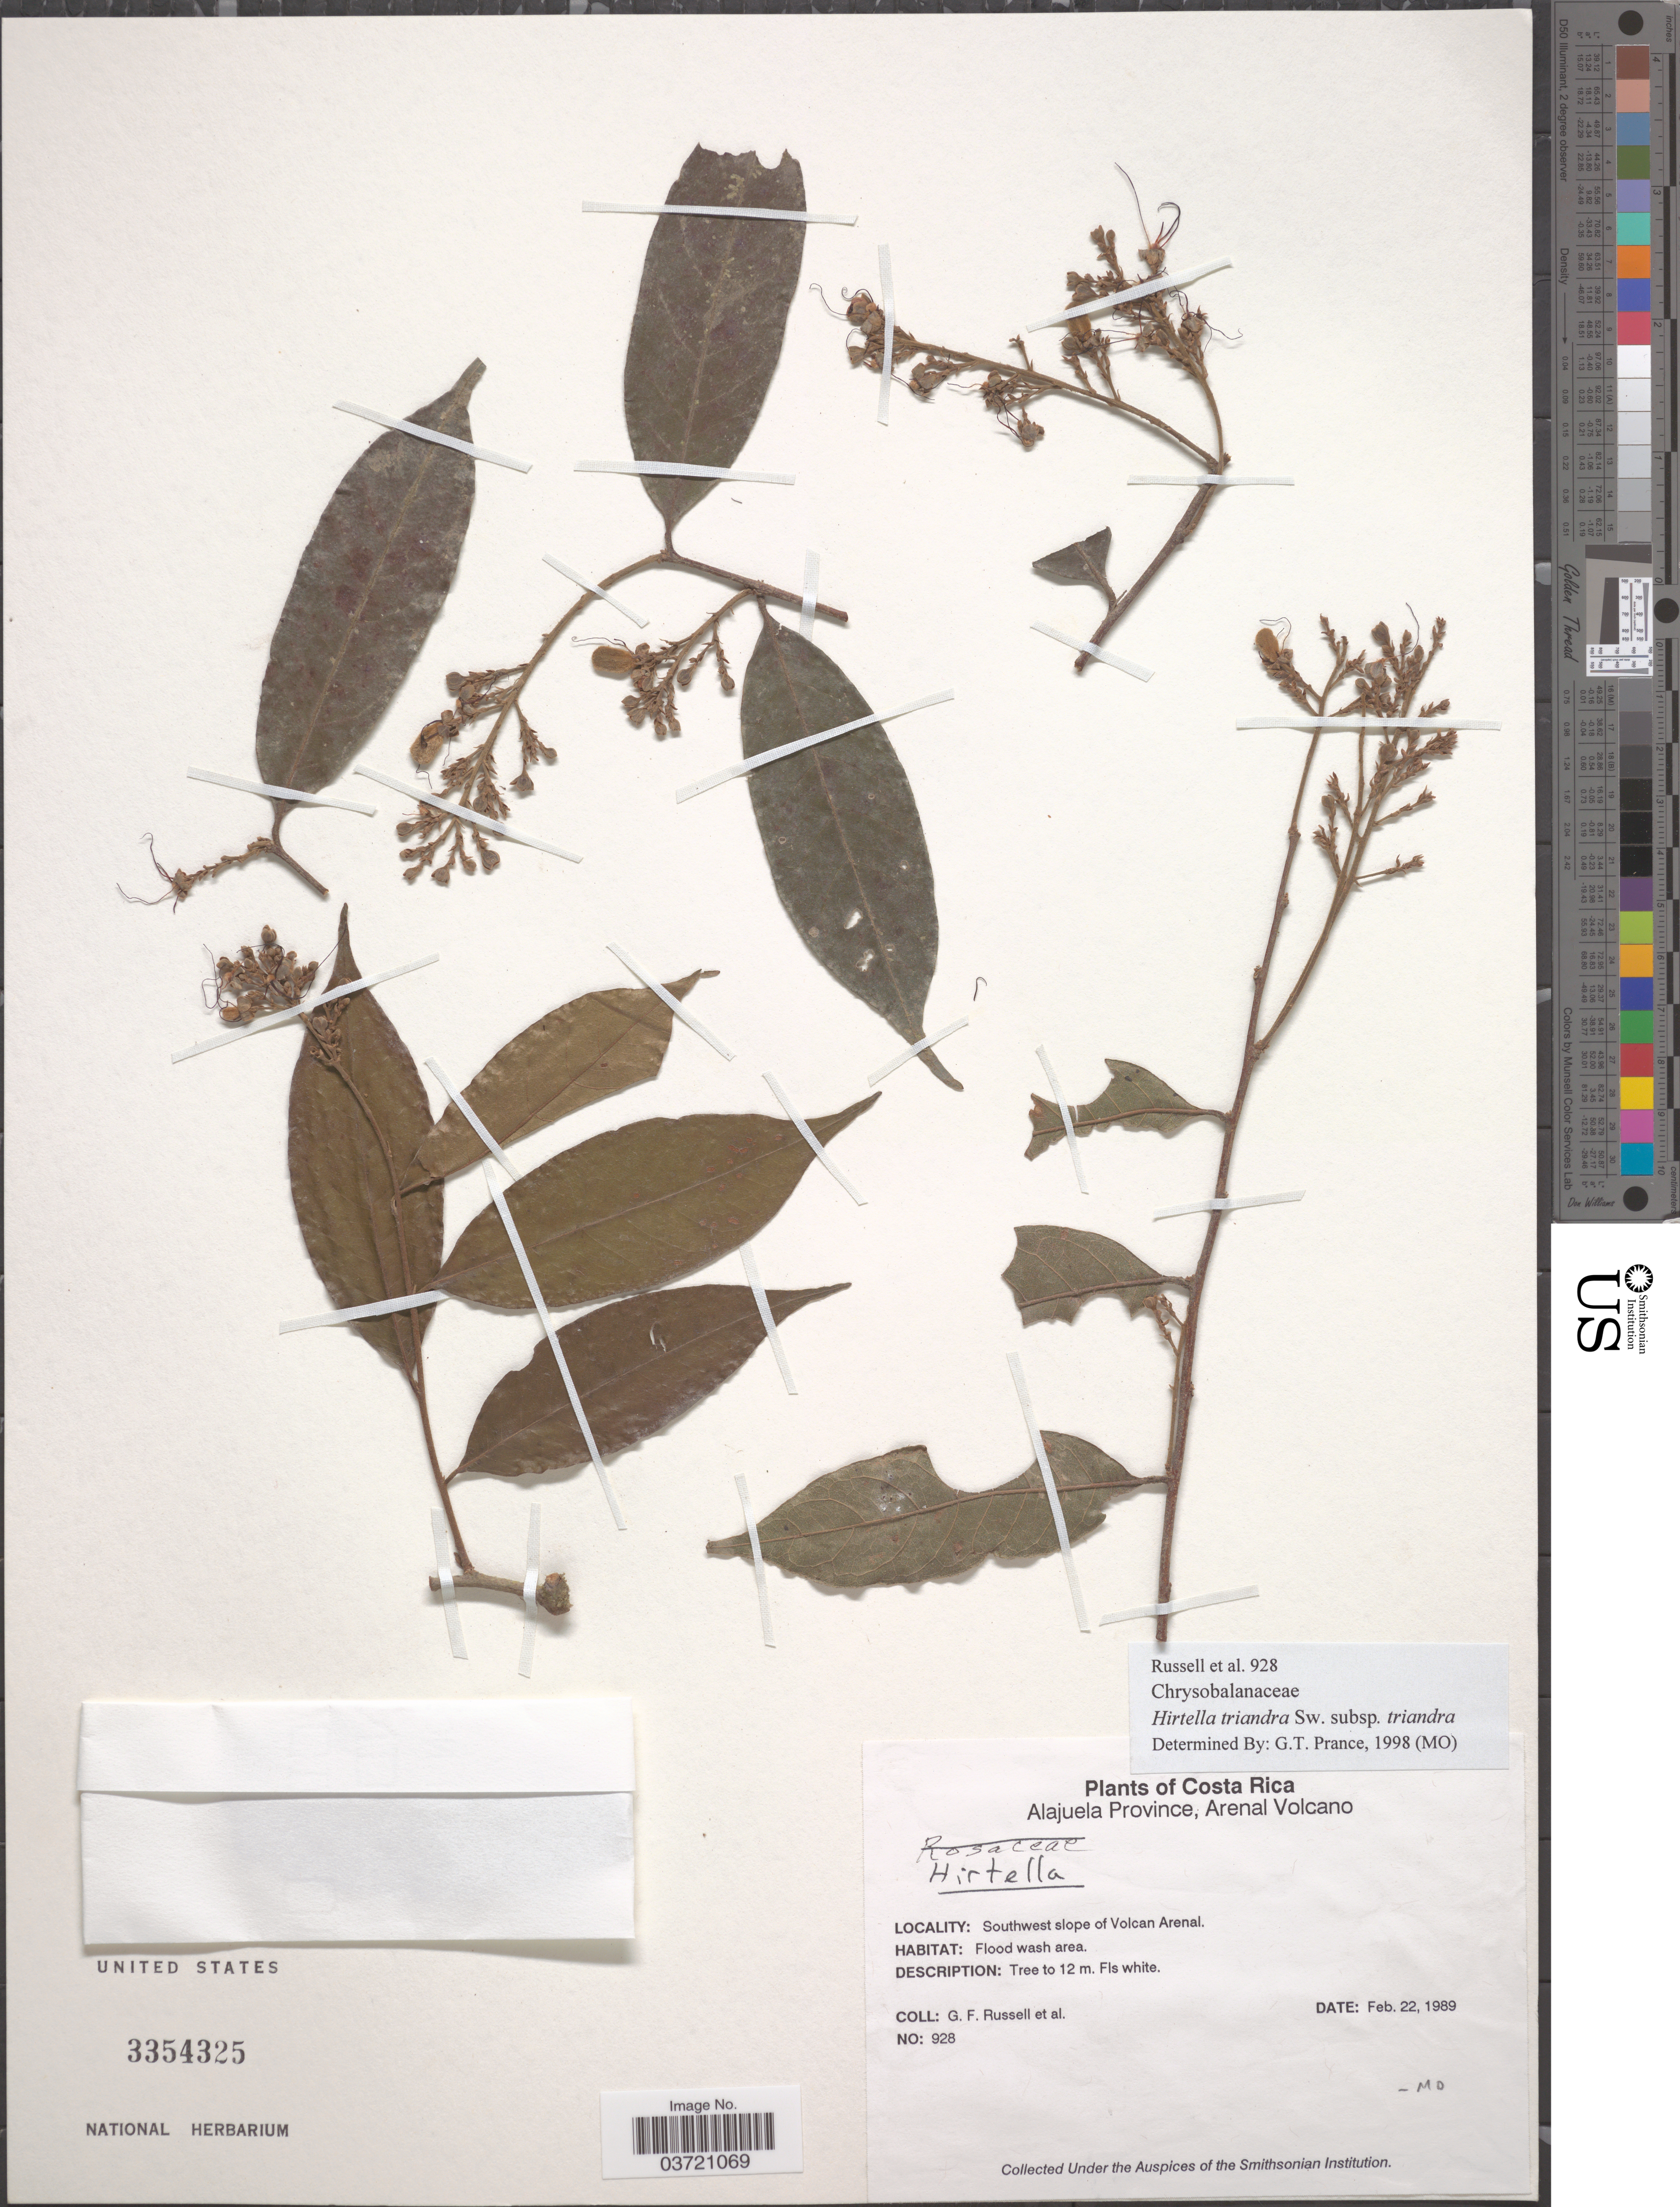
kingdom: Plantae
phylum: Tracheophyta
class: Magnoliopsida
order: Malpighiales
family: Chrysobalanaceae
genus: Hirtella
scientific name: Hirtella triandra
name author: Sw.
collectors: G. Russell & et al.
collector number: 928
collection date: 1989-02-22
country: Costa Rica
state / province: Alajuela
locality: Arenal Volcano. Southwest slope of Volcan Arenal.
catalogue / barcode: US 3354325